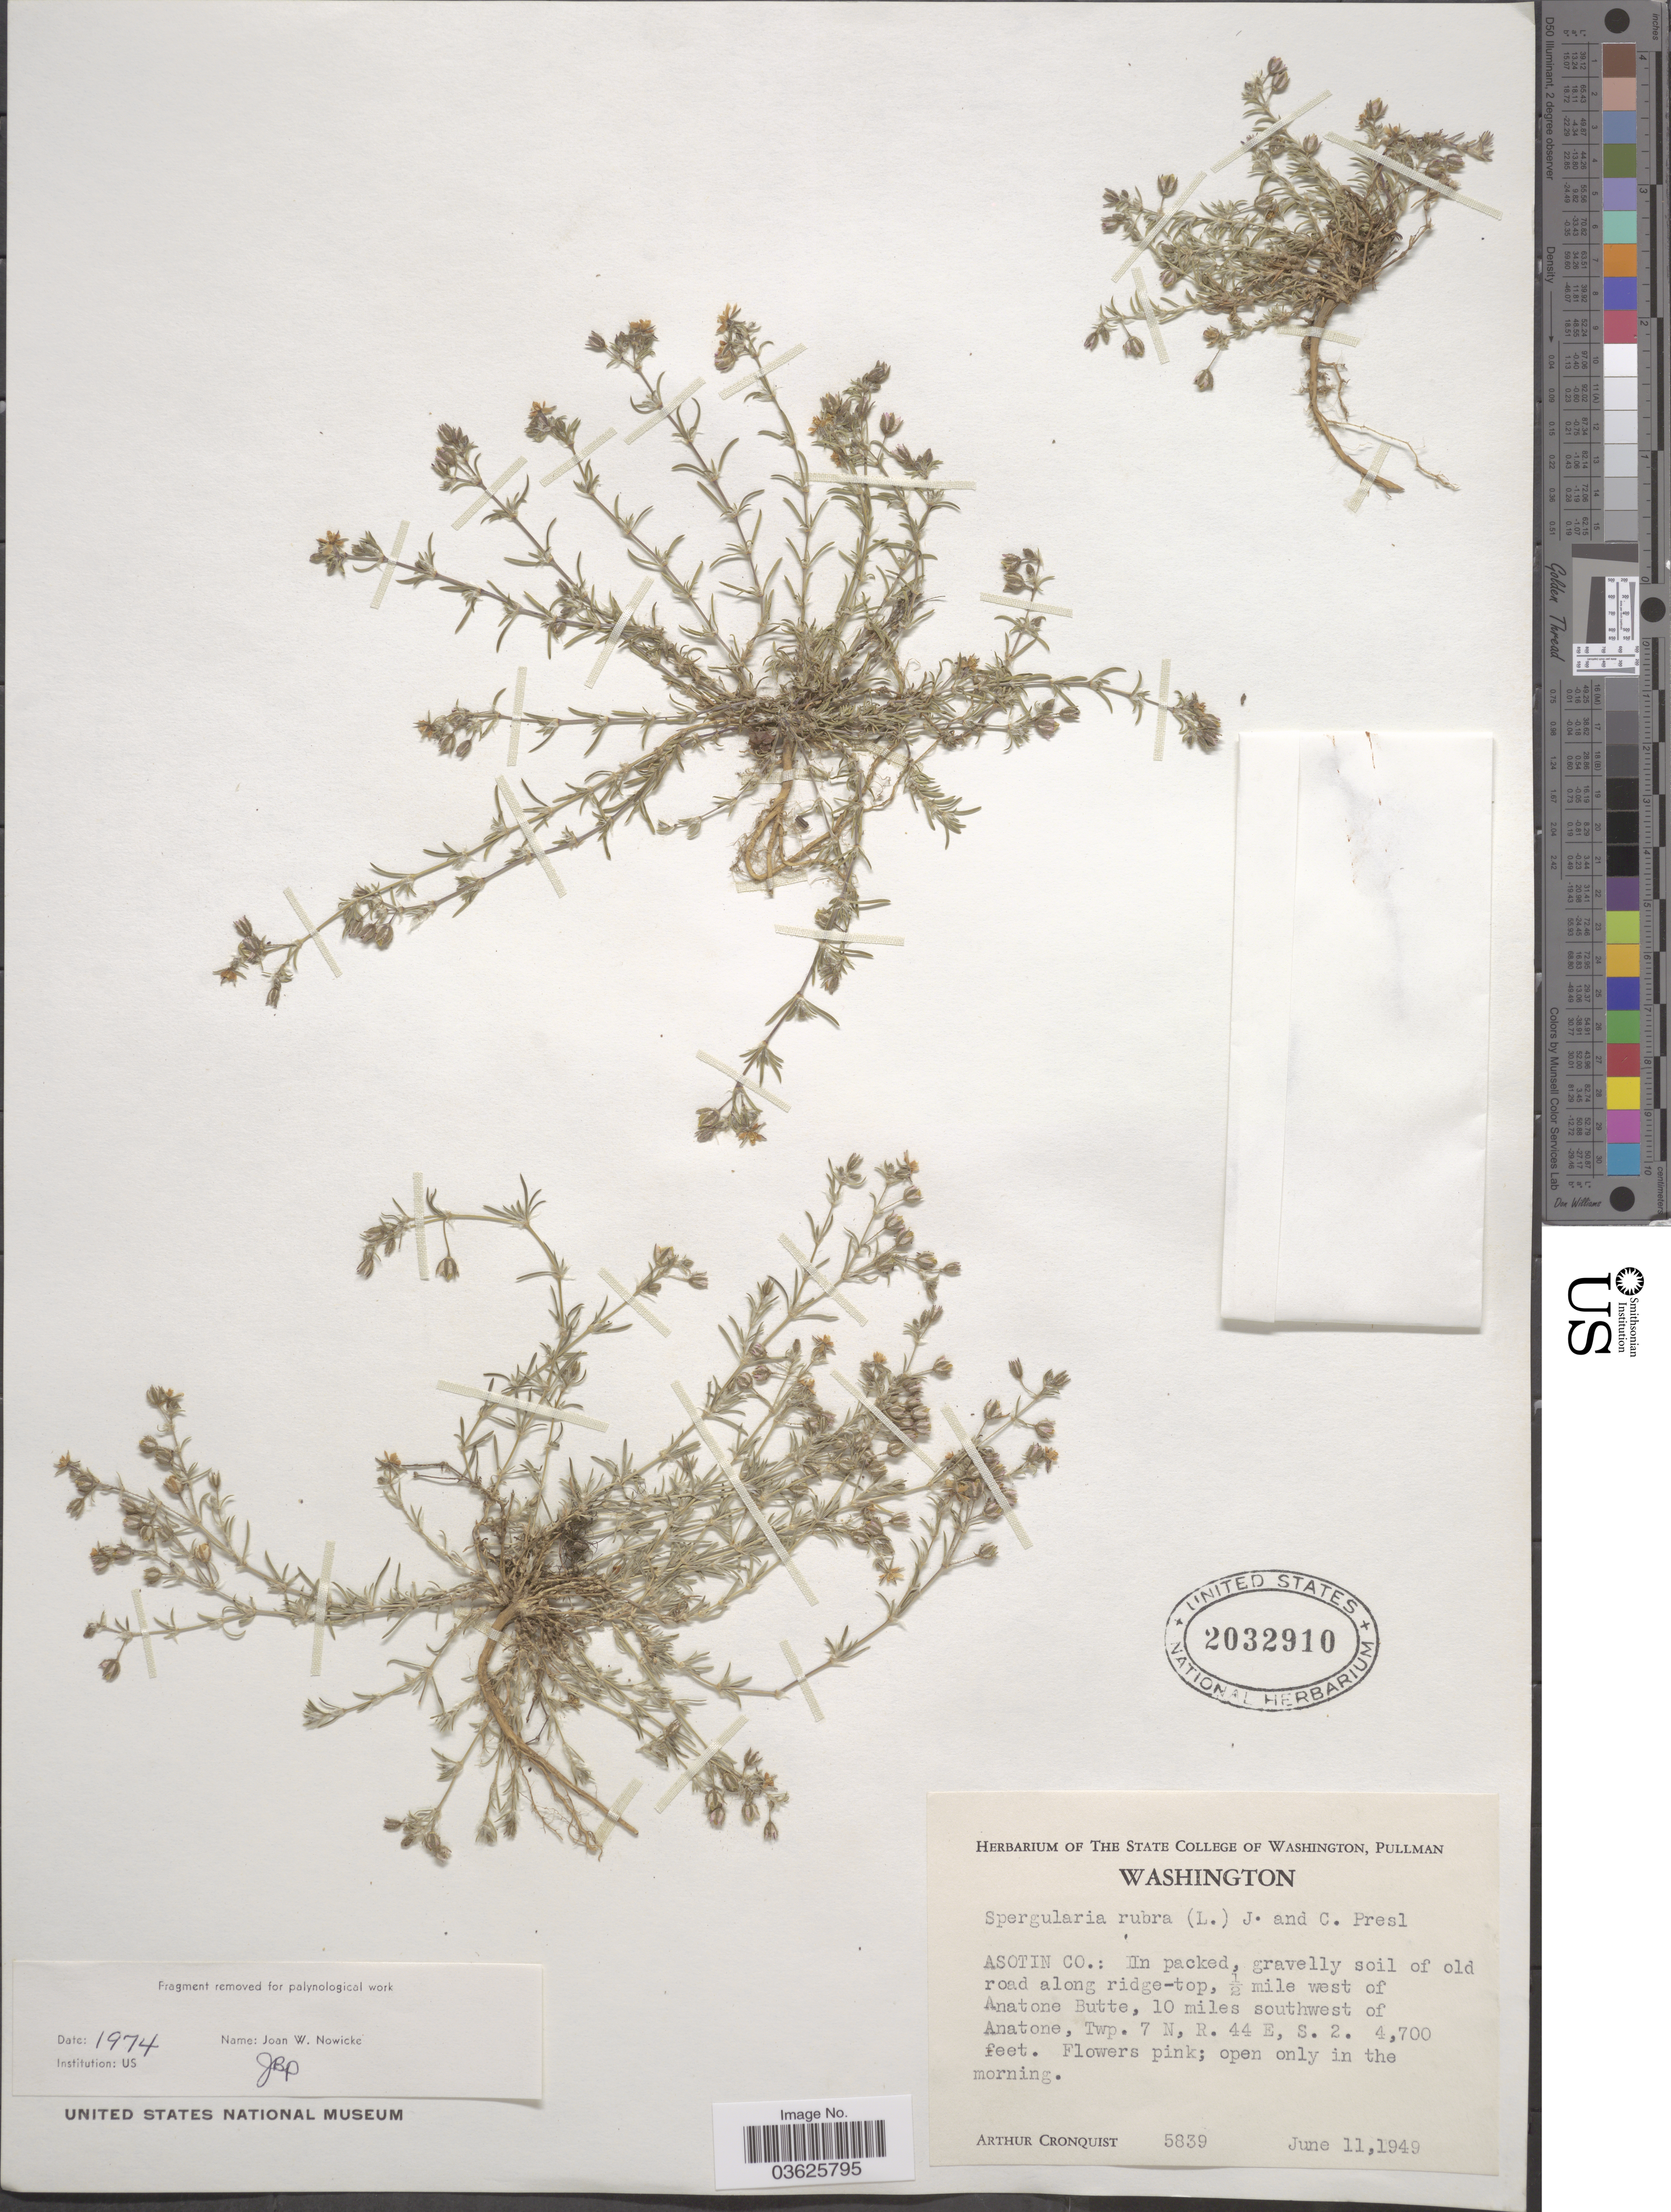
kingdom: Plantae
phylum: Tracheophyta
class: Magnoliopsida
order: Caryophyllales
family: Caryophyllaceae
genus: Spergularia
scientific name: Spergularia rubra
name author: (L.) J. Presl & C. Presl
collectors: A. J. Cronquist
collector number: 5839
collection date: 1949-06-11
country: United States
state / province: Washington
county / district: Asotin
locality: Asotin Co.: In packed, gravelly soil of old road along ridge-top, ½ mile west of Anatone Butte, 10 miles southwest of Anatone, Twp. 7 N, R. 44 E, S. 2.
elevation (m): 1433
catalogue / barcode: US 2032910